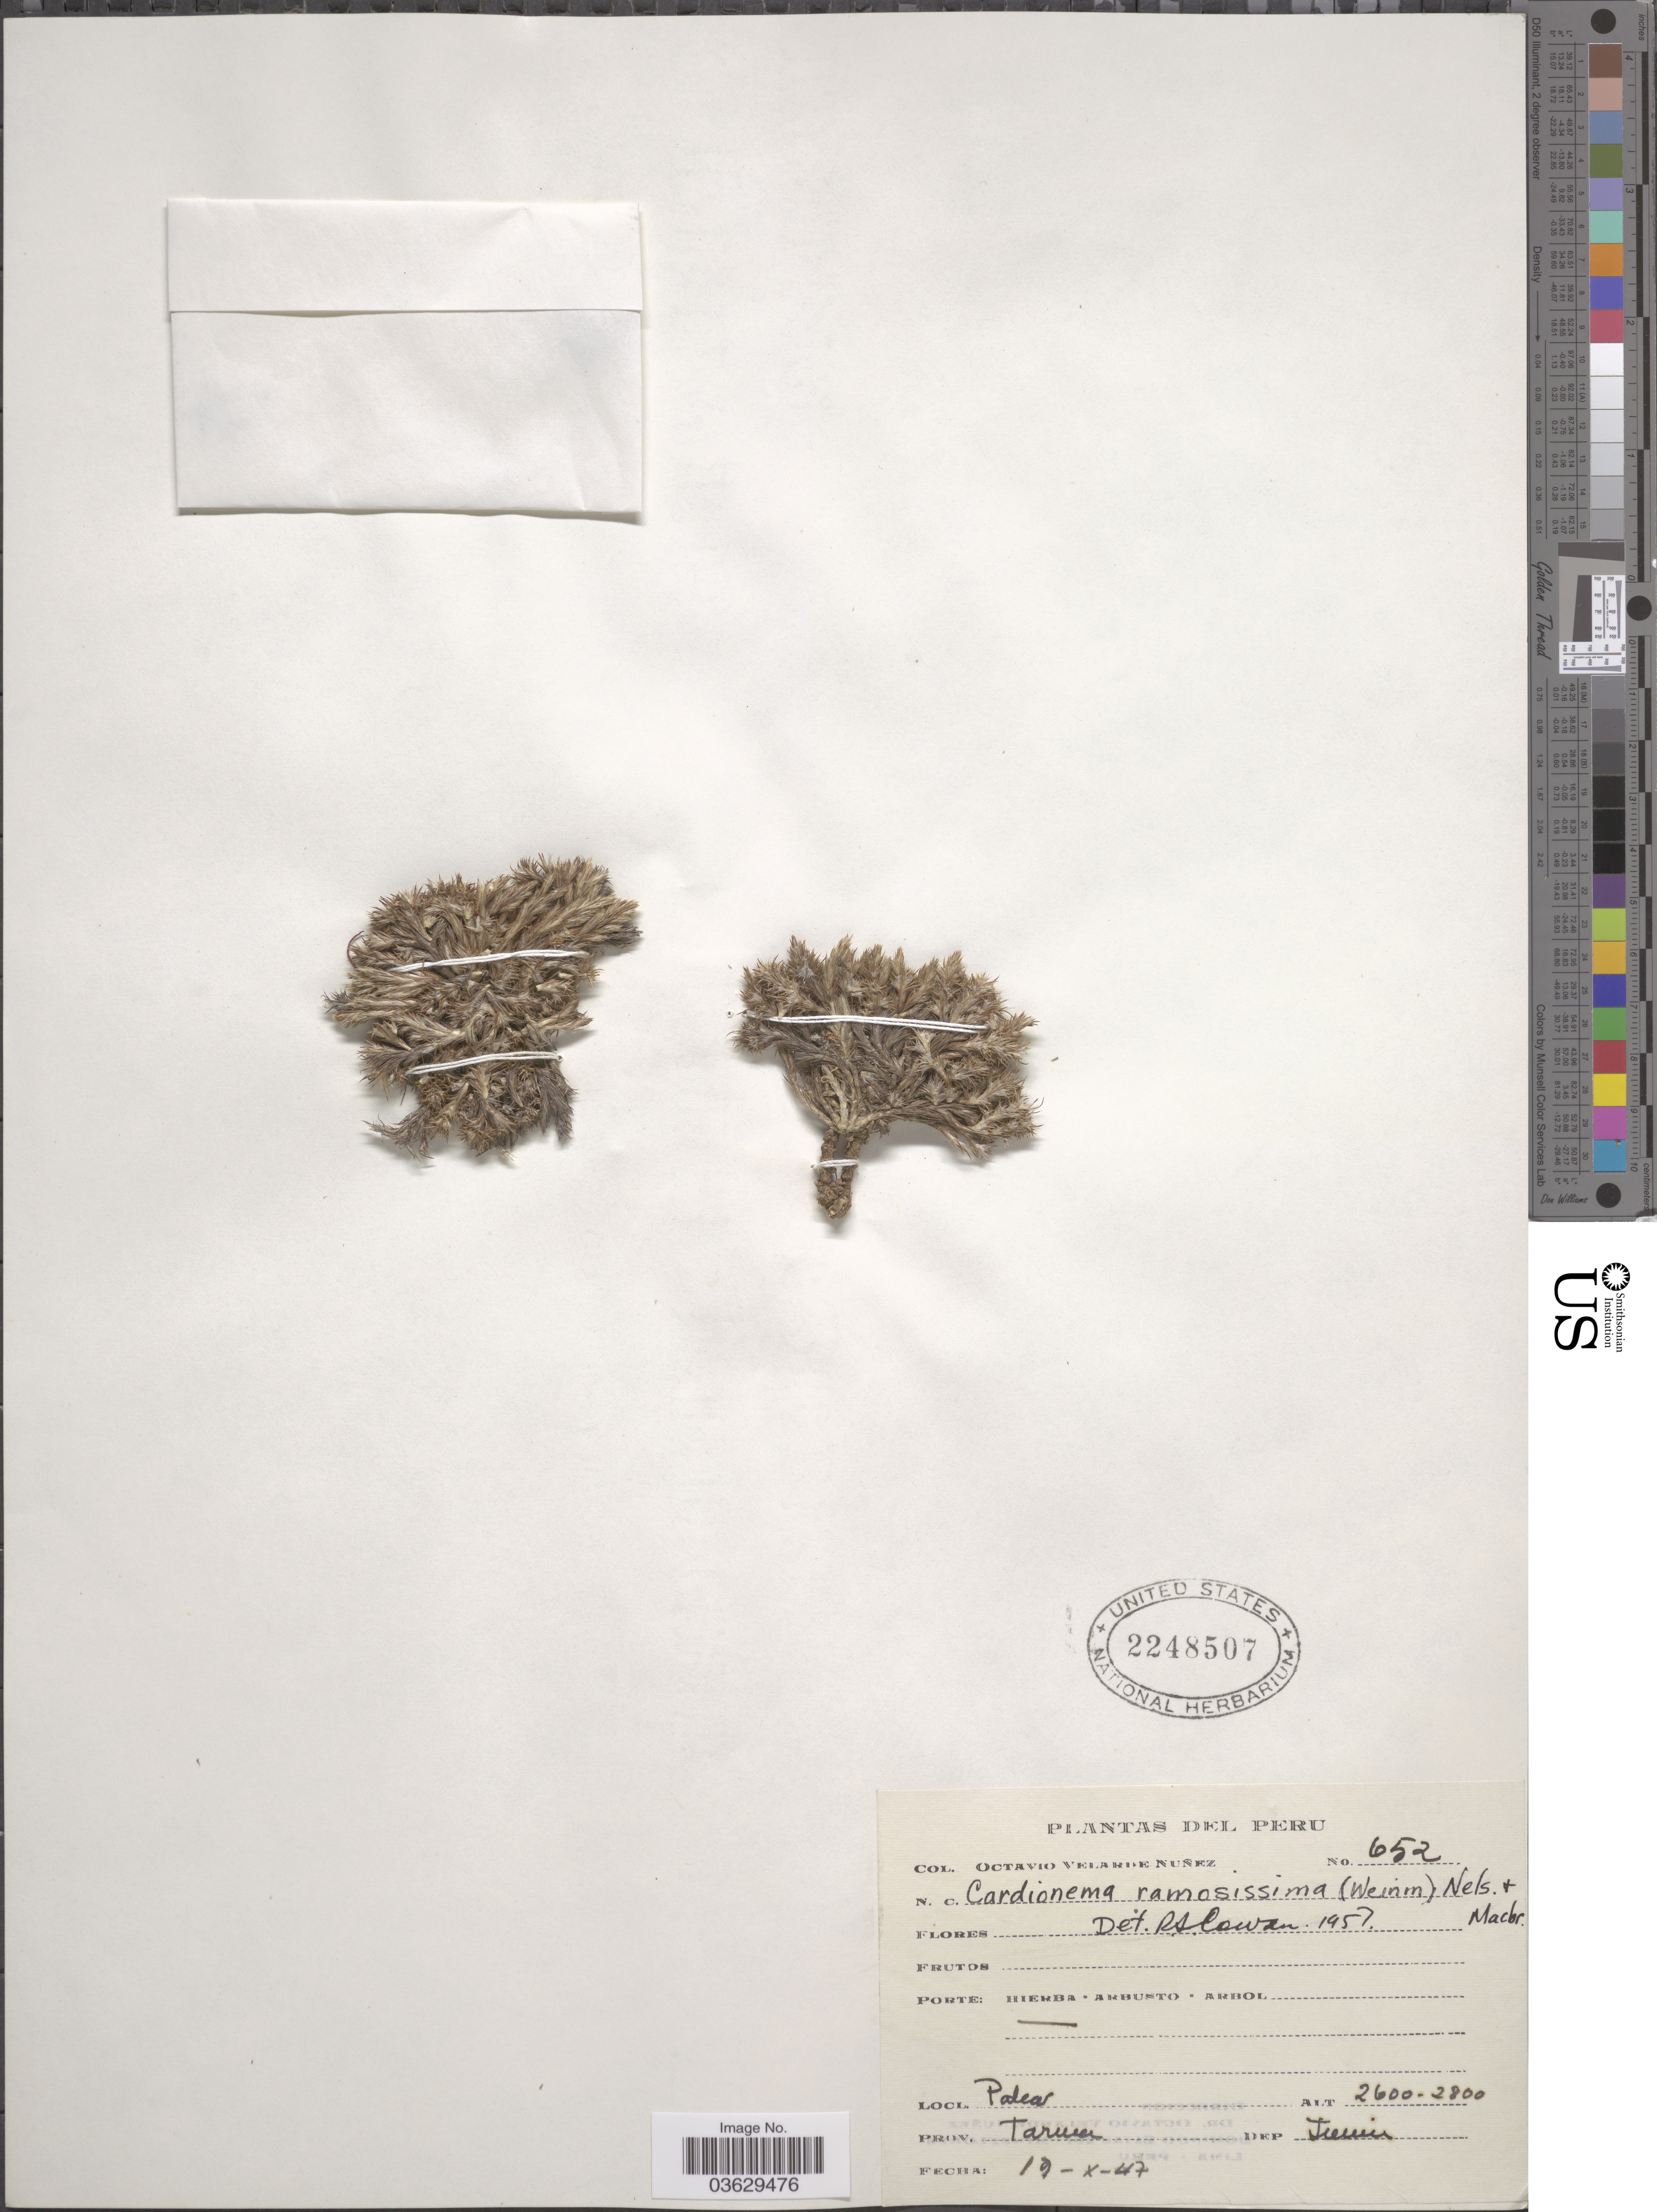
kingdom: Plantae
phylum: Tracheophyta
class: Magnoliopsida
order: Caryophyllales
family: Caryophyllaceae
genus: Cardionema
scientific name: Cardionema sp.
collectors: O. Velarde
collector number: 652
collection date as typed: Transcribed d/m/y: 19/10/47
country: Peru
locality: Palca. Prov. Tarma.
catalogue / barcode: US 2248507